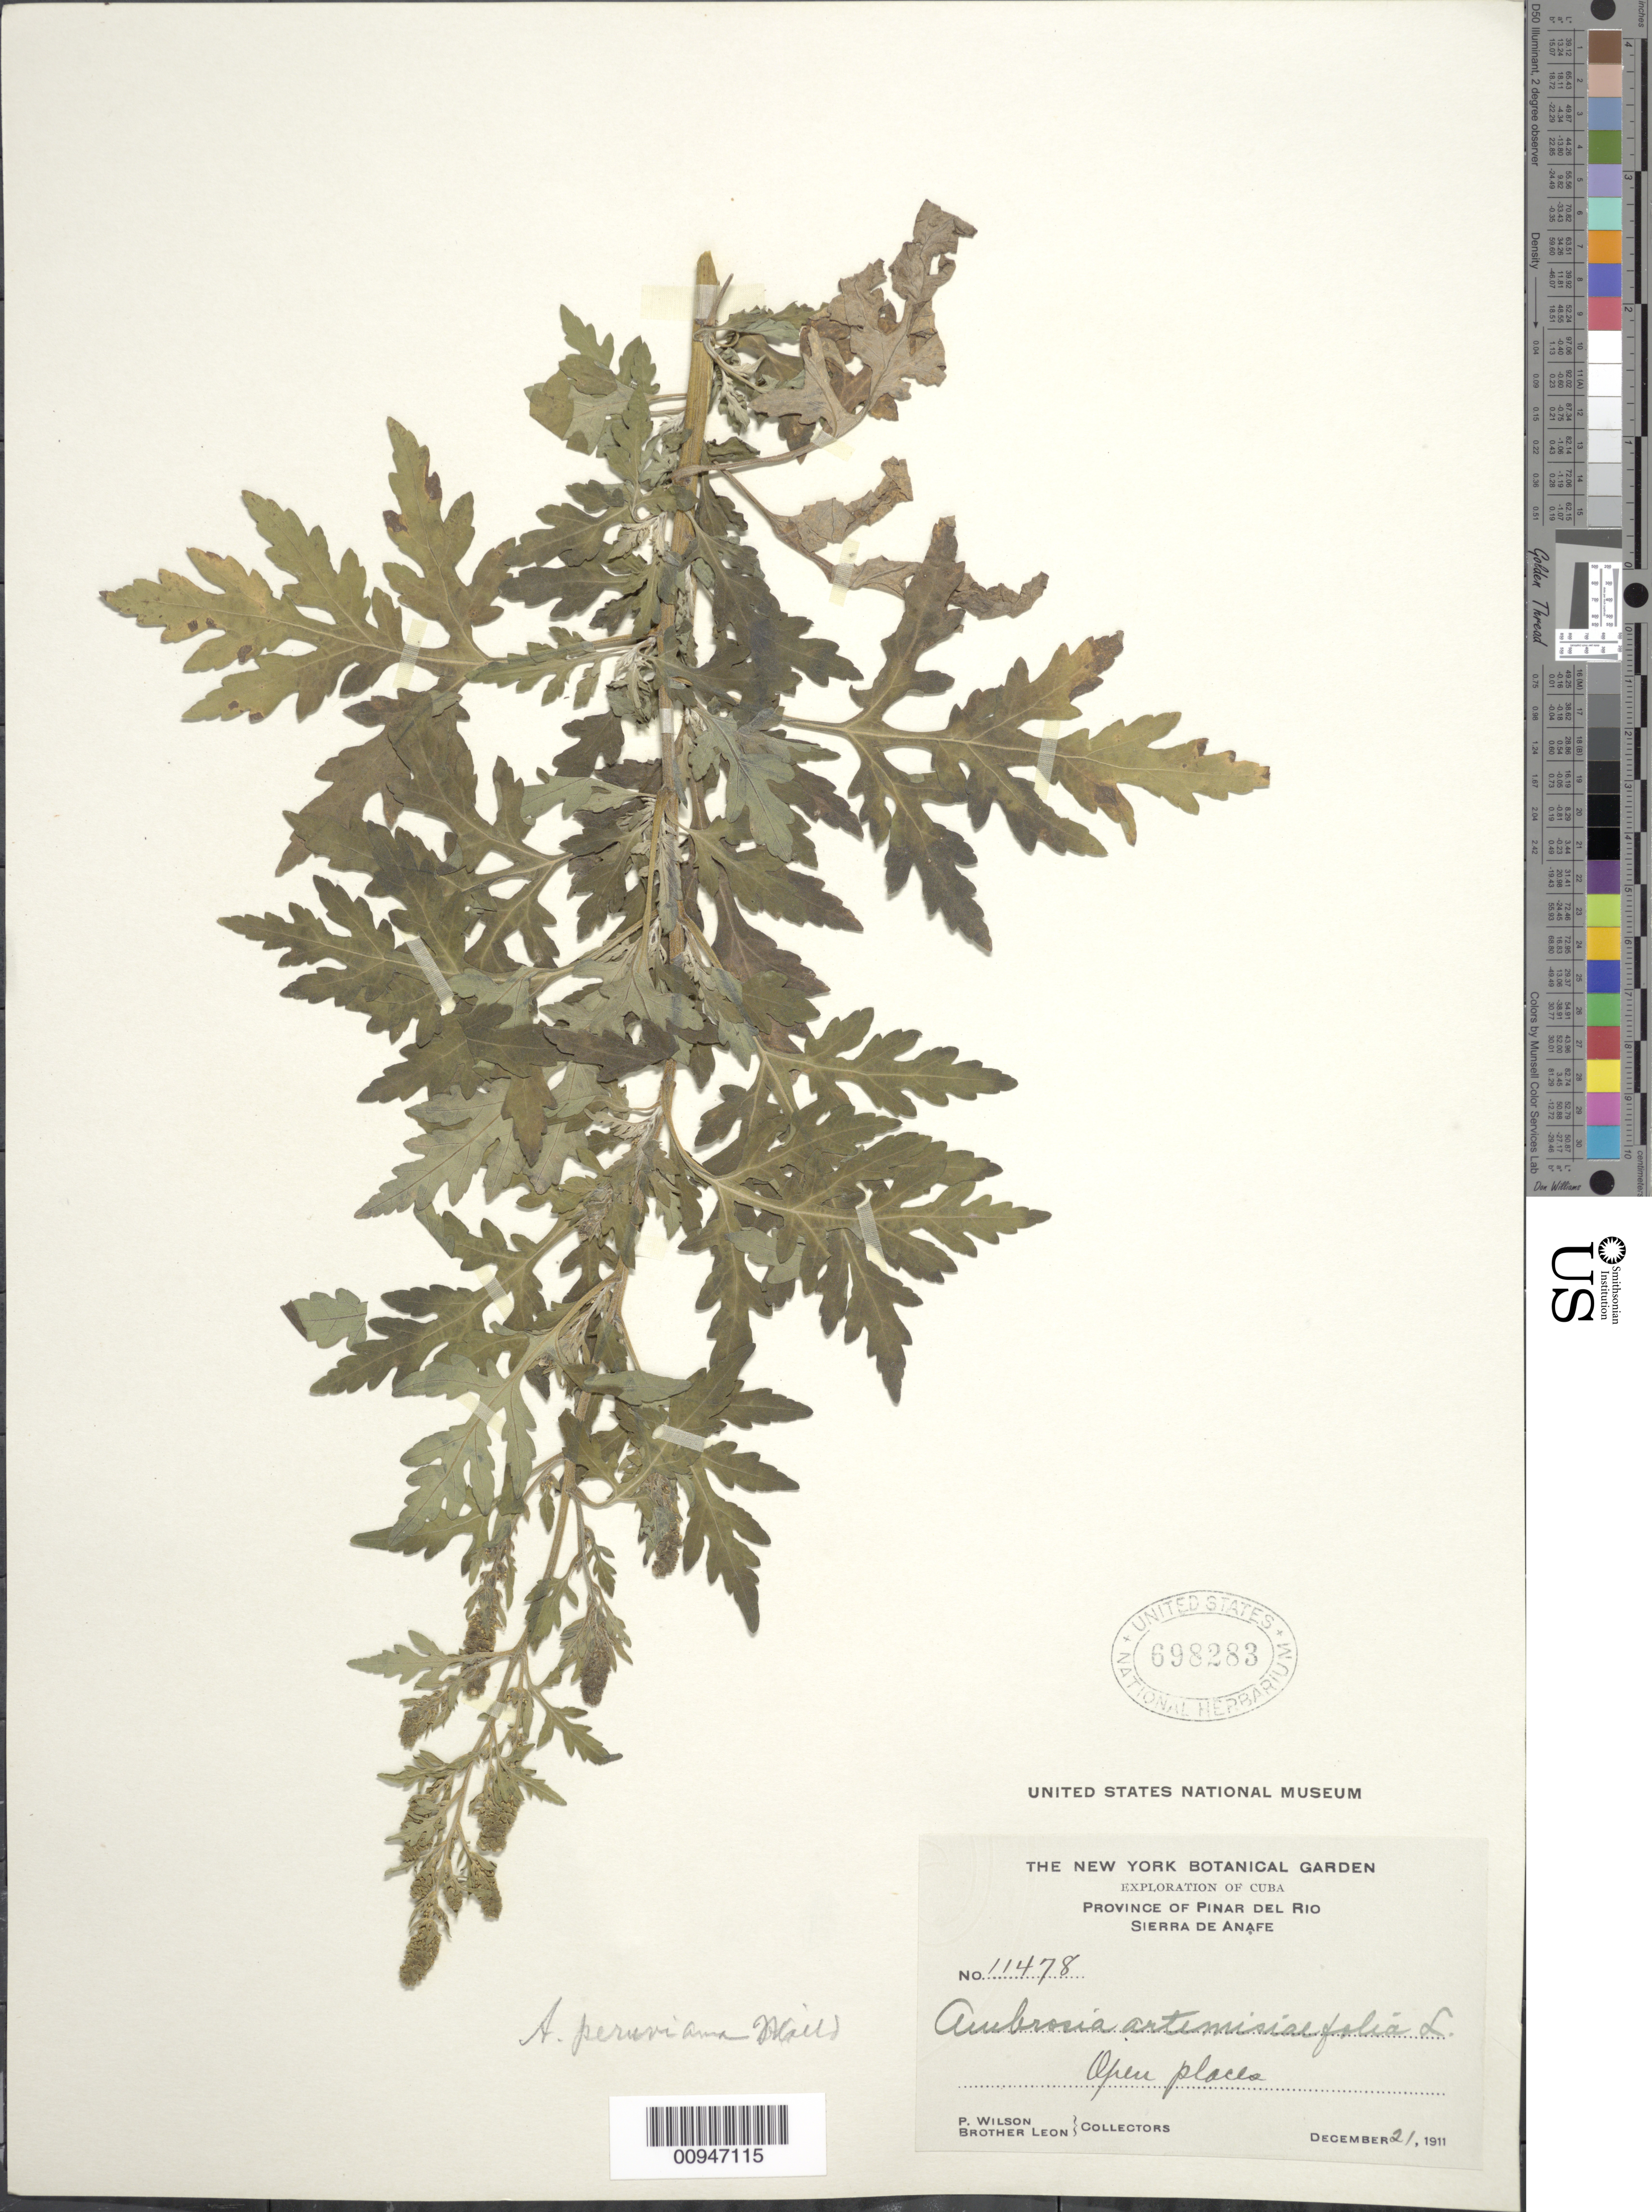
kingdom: Plantae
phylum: Tracheophyta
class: Magnoliopsida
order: Asterales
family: Asteraceae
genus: Ambrosia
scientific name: Ambrosia peruviana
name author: Willd.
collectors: P. Wilson & Bro. León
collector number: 11478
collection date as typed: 21 Dec 1911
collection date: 1911-12-21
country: Cuba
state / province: Pinar del Rio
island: Cuba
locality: Sierra de Anafe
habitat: Open places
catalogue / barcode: US 698283